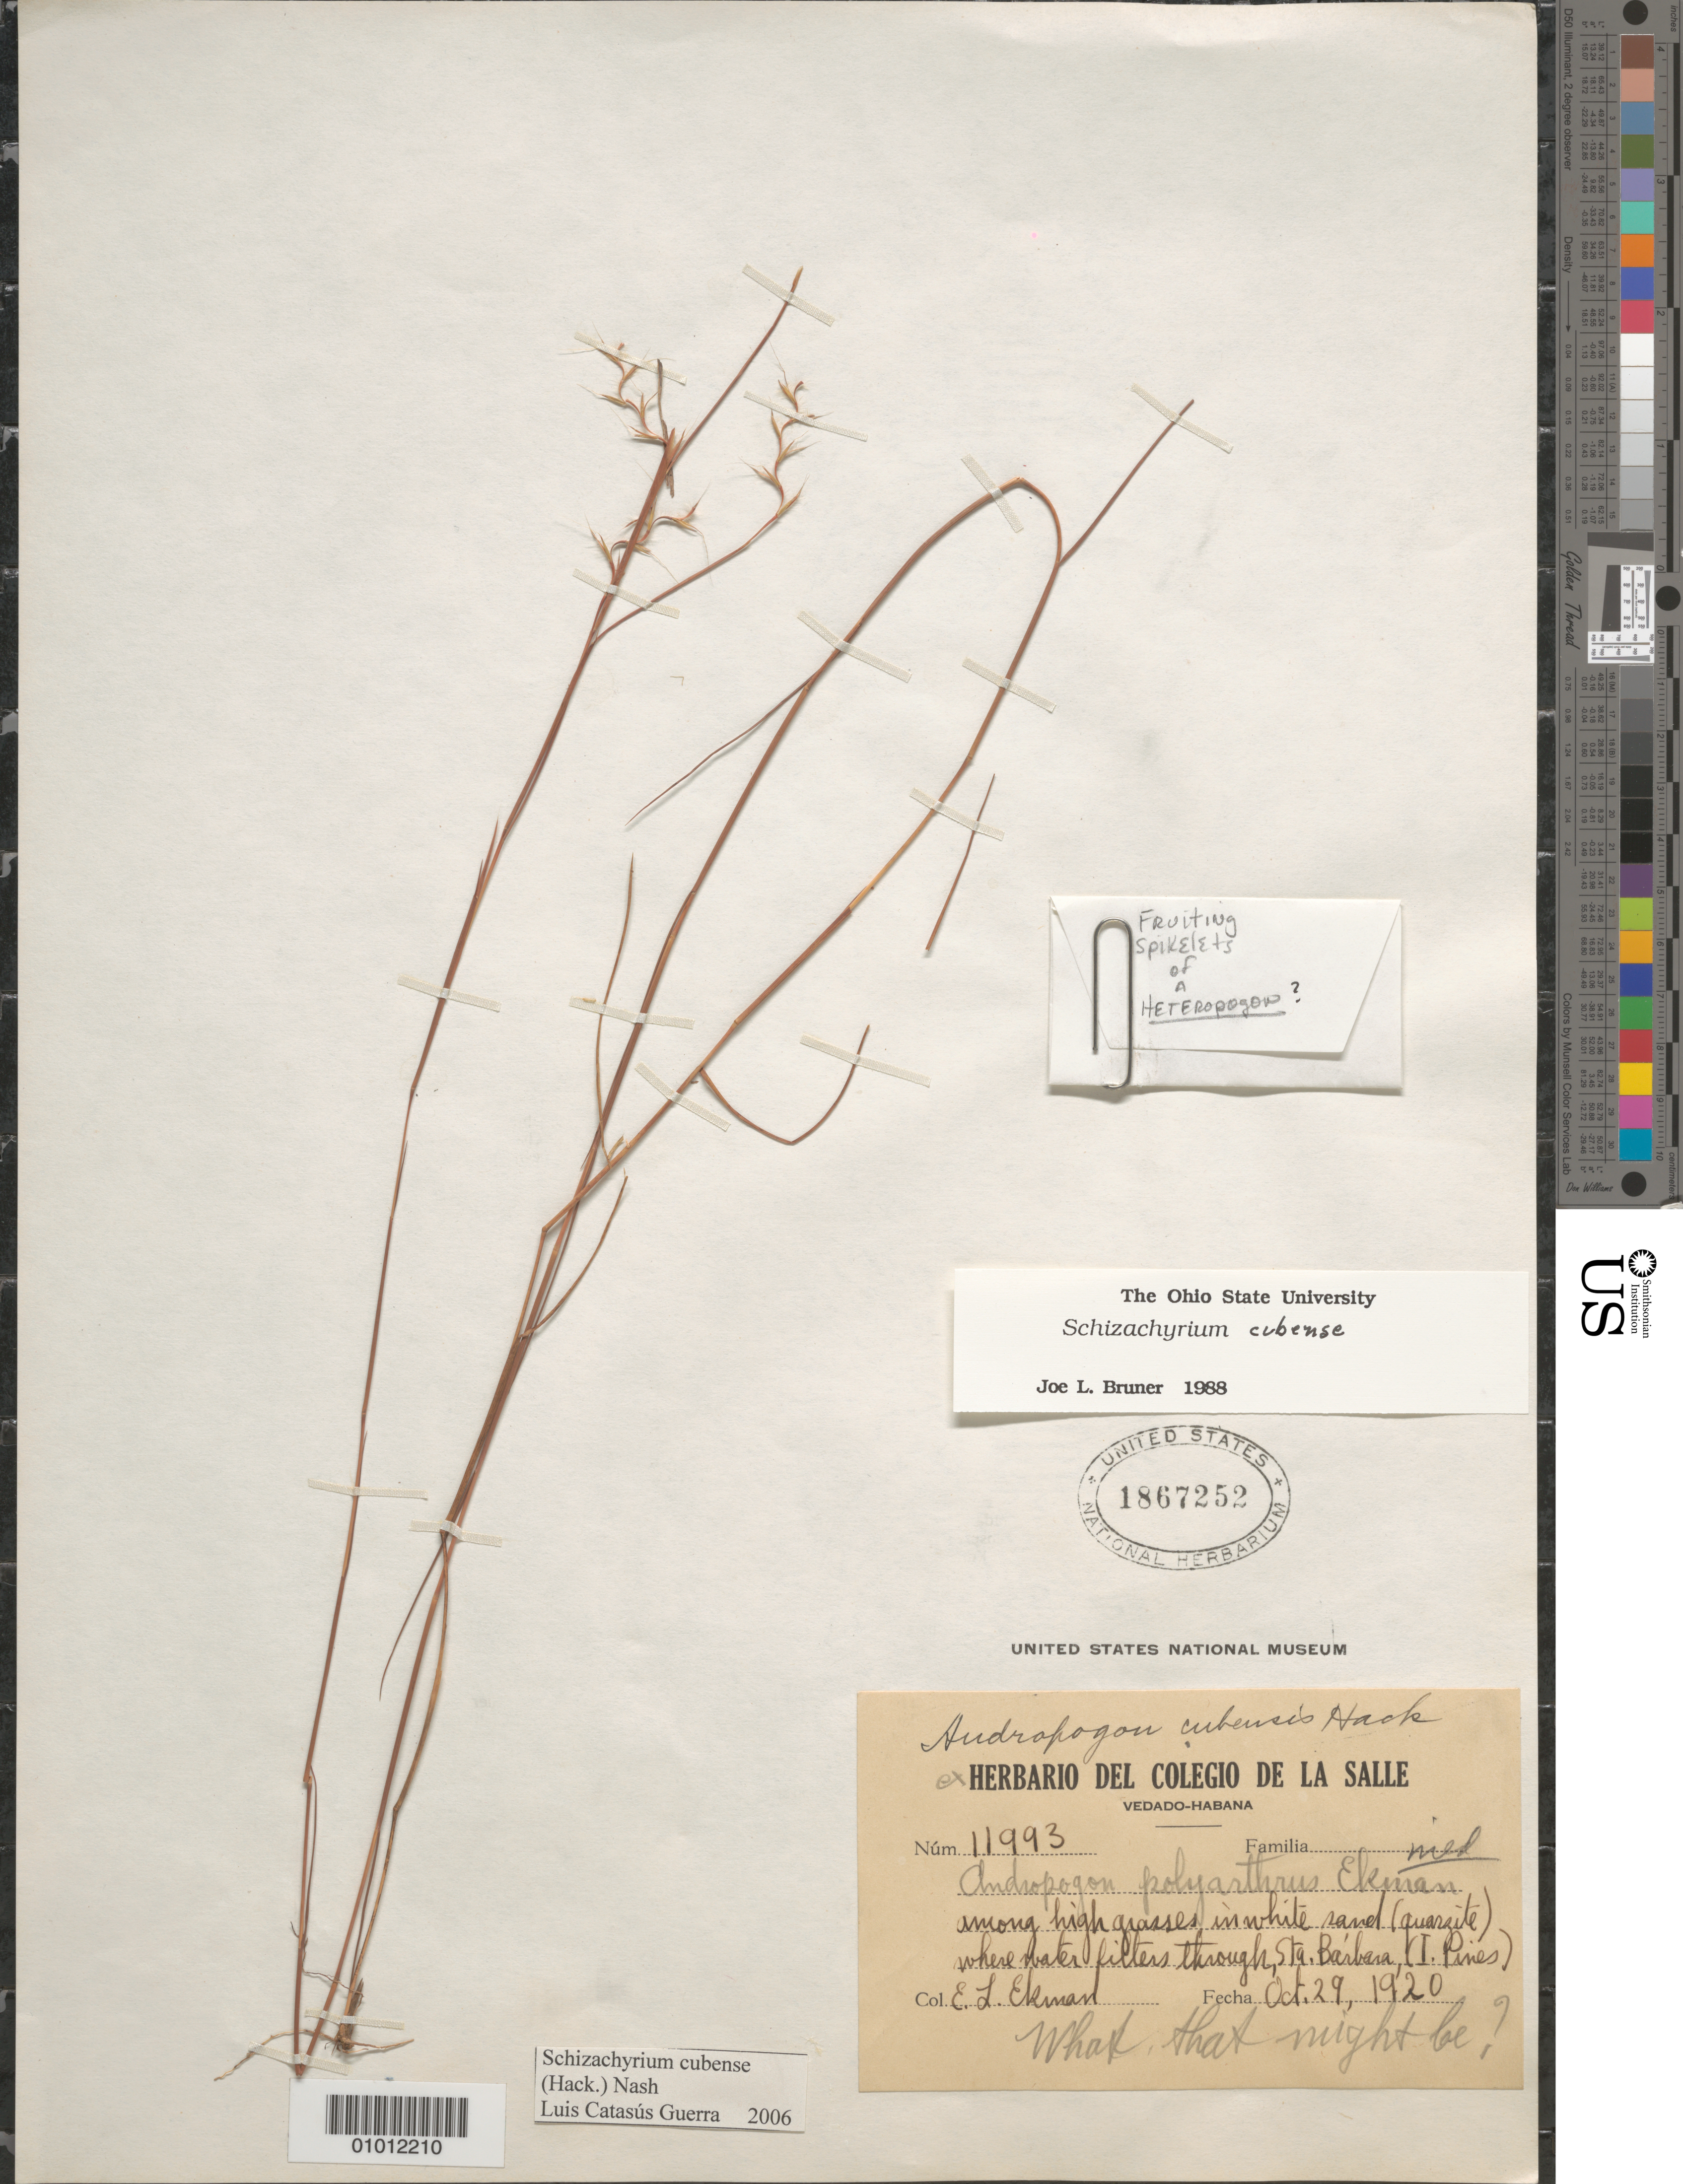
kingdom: Plantae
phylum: Tracheophyta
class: Liliopsida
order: Poales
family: Poaceae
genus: Schizachyrium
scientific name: Schizachyrium cubense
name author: (Hack.) Nash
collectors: E. L. Ekman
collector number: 11993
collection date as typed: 29 Oct 1920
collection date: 1920-10-29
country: Cuba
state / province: La Habana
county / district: Municipio Boyeros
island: Cuba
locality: Vedado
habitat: Among high grasses, white sands (quarzite) where water filters through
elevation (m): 15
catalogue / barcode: US 1867252